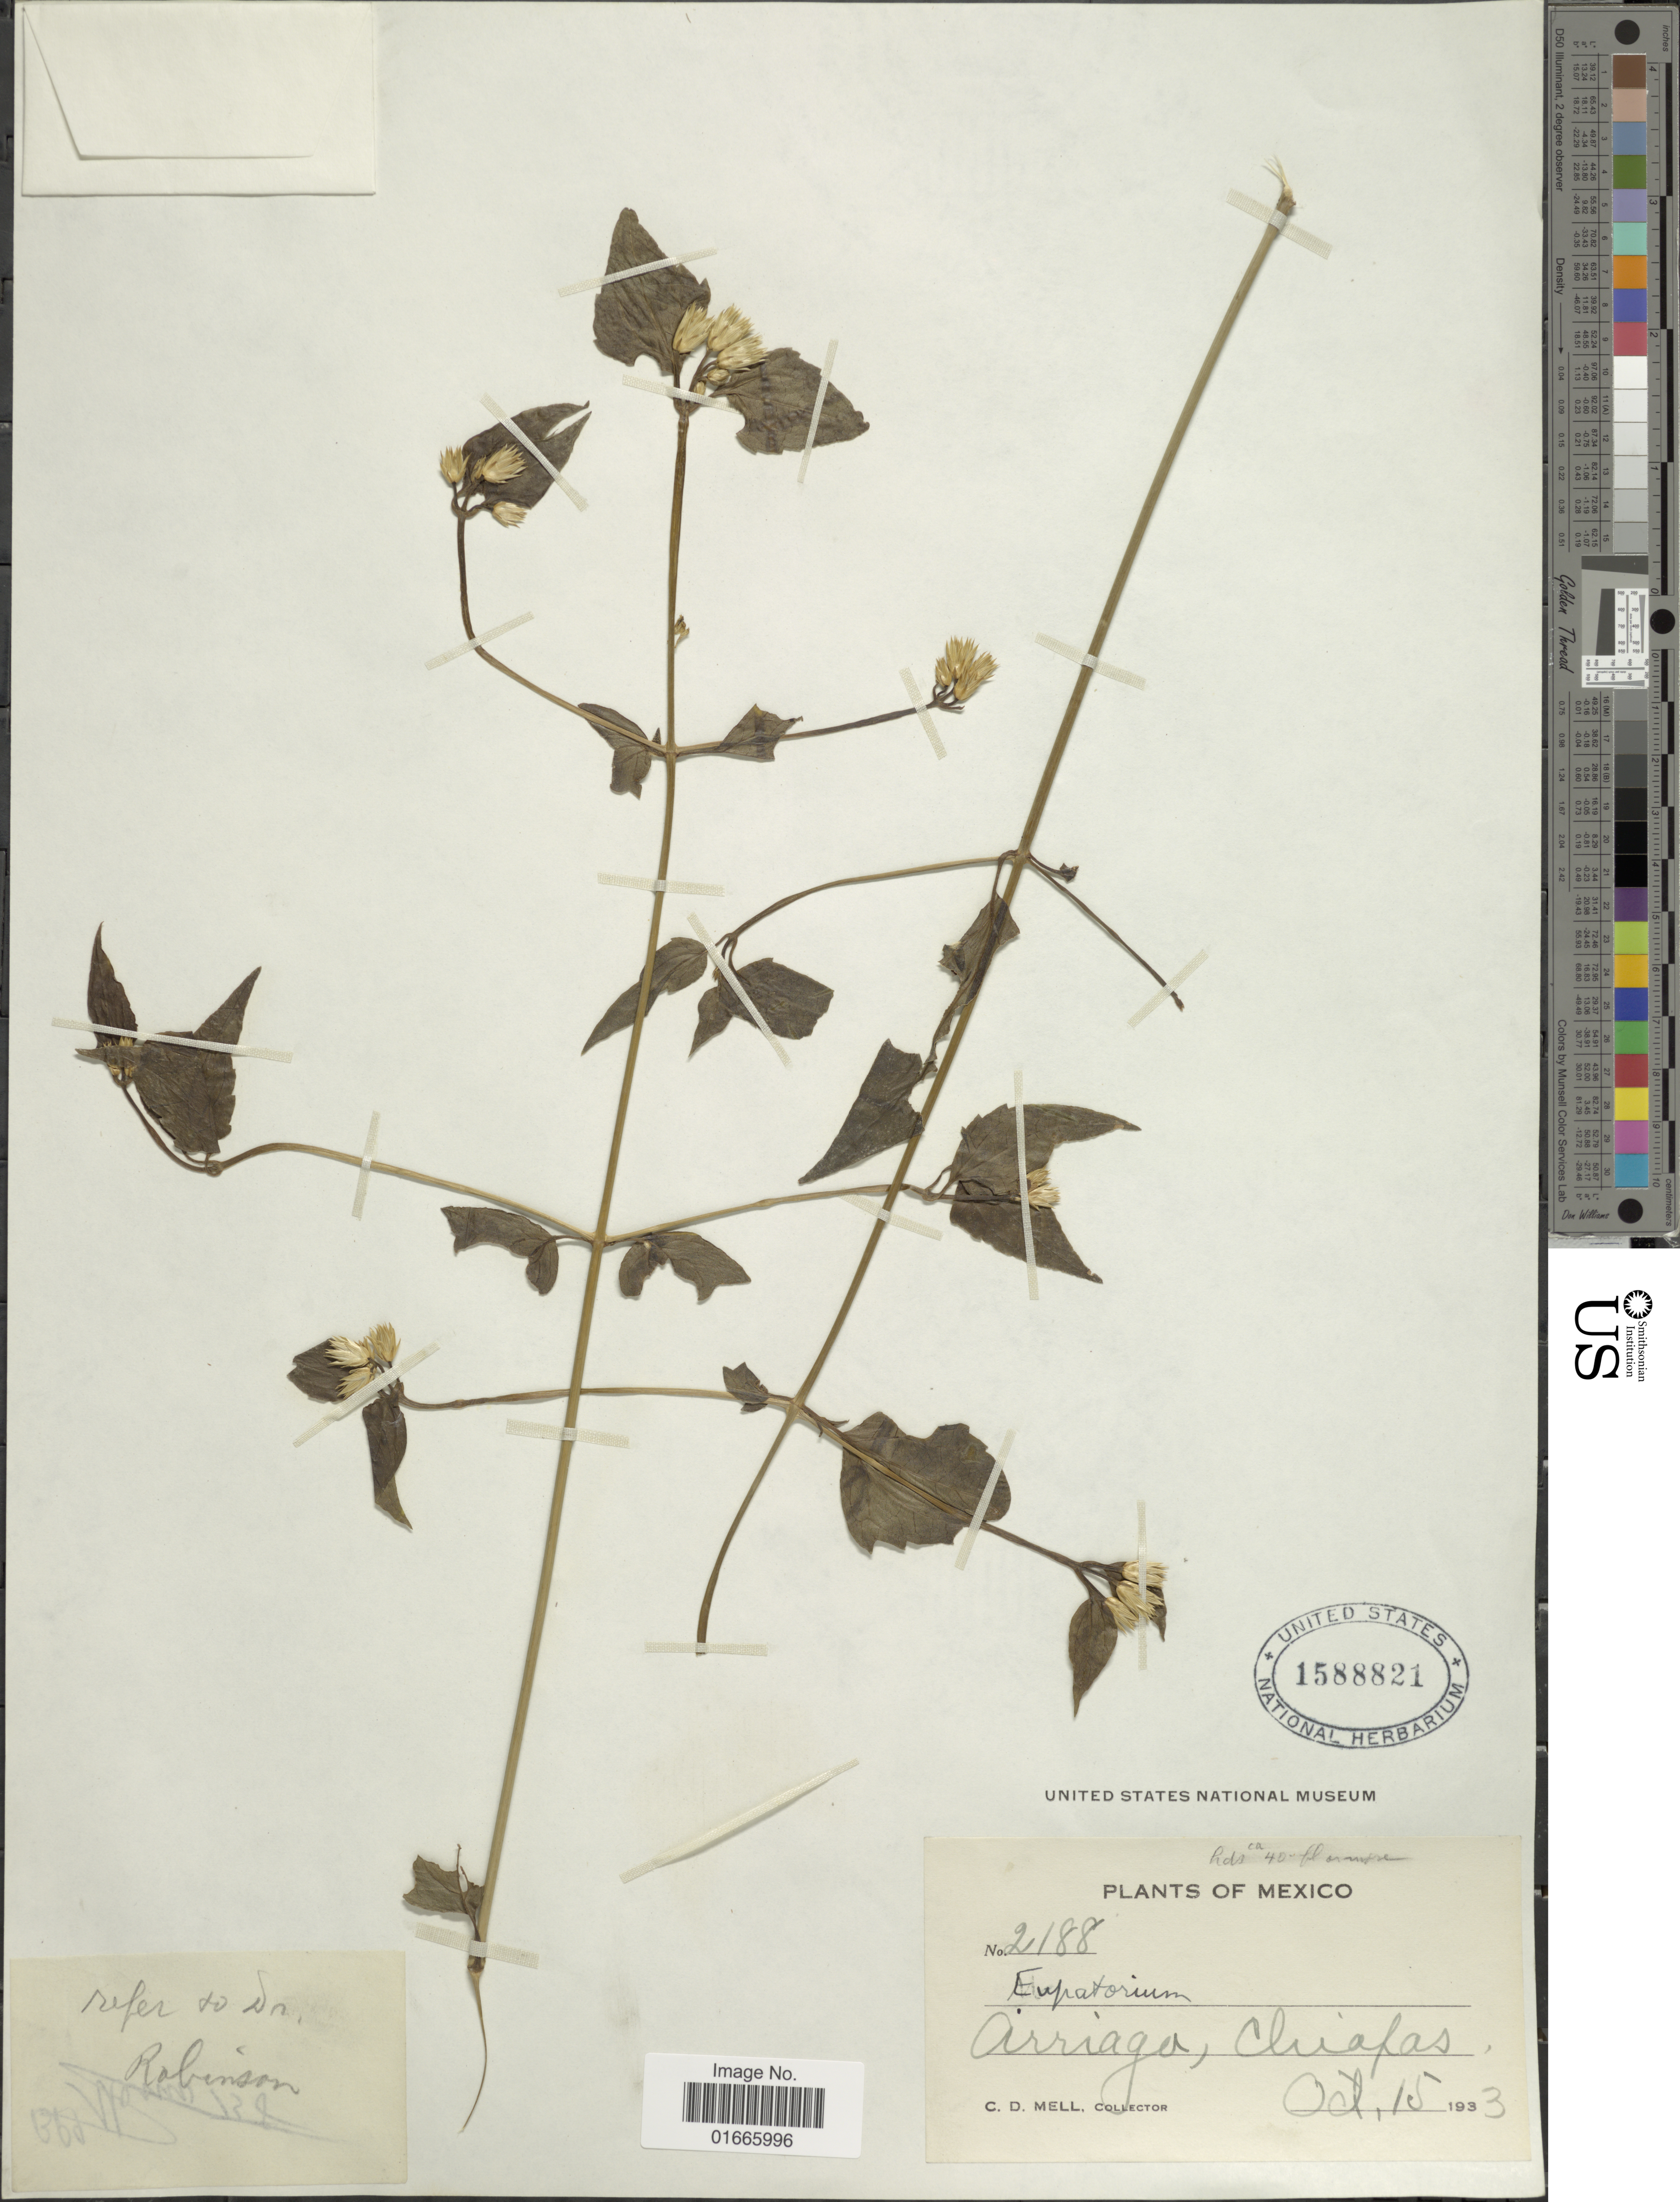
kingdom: Plantae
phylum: Tracheophyta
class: Magnoliopsida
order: Asterales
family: Asteraceae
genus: Chromolaena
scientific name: Chromolaena odorata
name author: (L.) R.M. King & H. Rob.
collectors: C. D. Mell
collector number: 2188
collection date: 1933-10-15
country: Mexico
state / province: Chiapas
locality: Arriago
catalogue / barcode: US 1588821